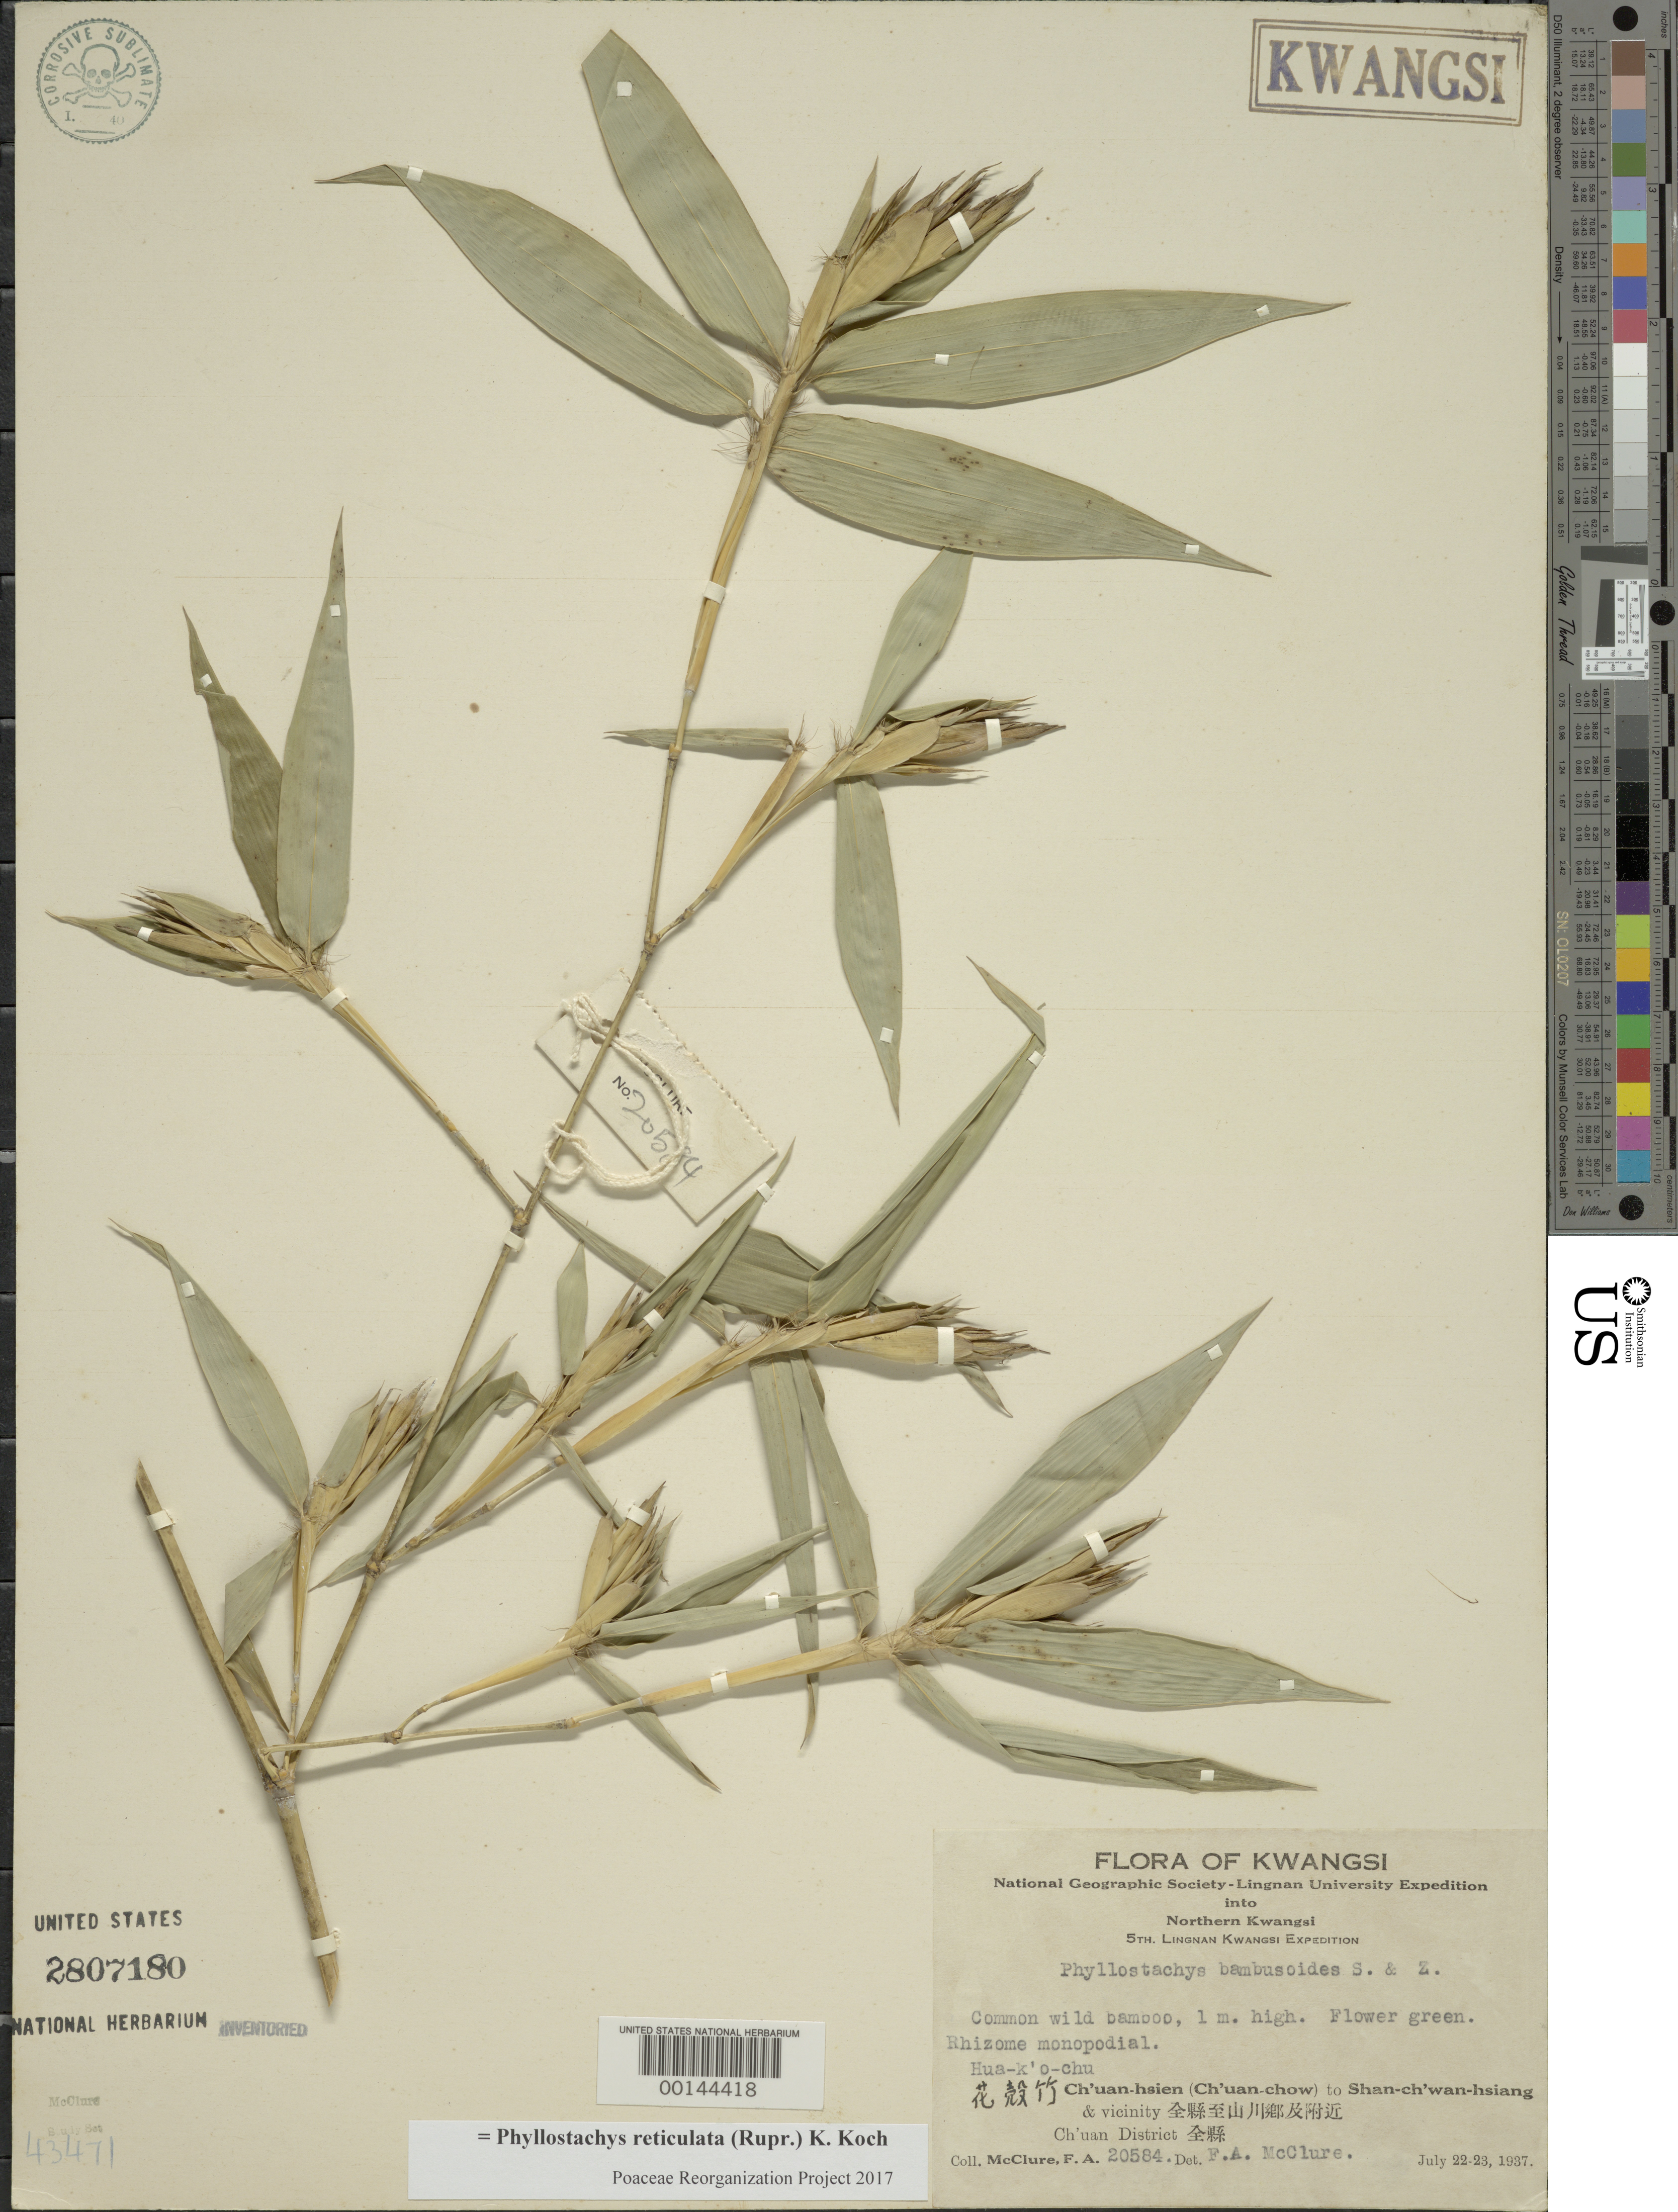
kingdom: Plantae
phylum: Tracheophyta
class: Liliopsida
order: Poales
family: Poaceae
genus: Phyllostachys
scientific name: Phyllostachys reticulata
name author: (Rupr.) K. Koch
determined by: Poaceae Reorganization Project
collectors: F. A. McClure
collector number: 20584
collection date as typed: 22 Jul 1937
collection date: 1937-07-22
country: China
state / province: Jiangxi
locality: Ch'uan, ch'uan-hsien/shan-ch'wan-hsiang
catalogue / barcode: US 2807180